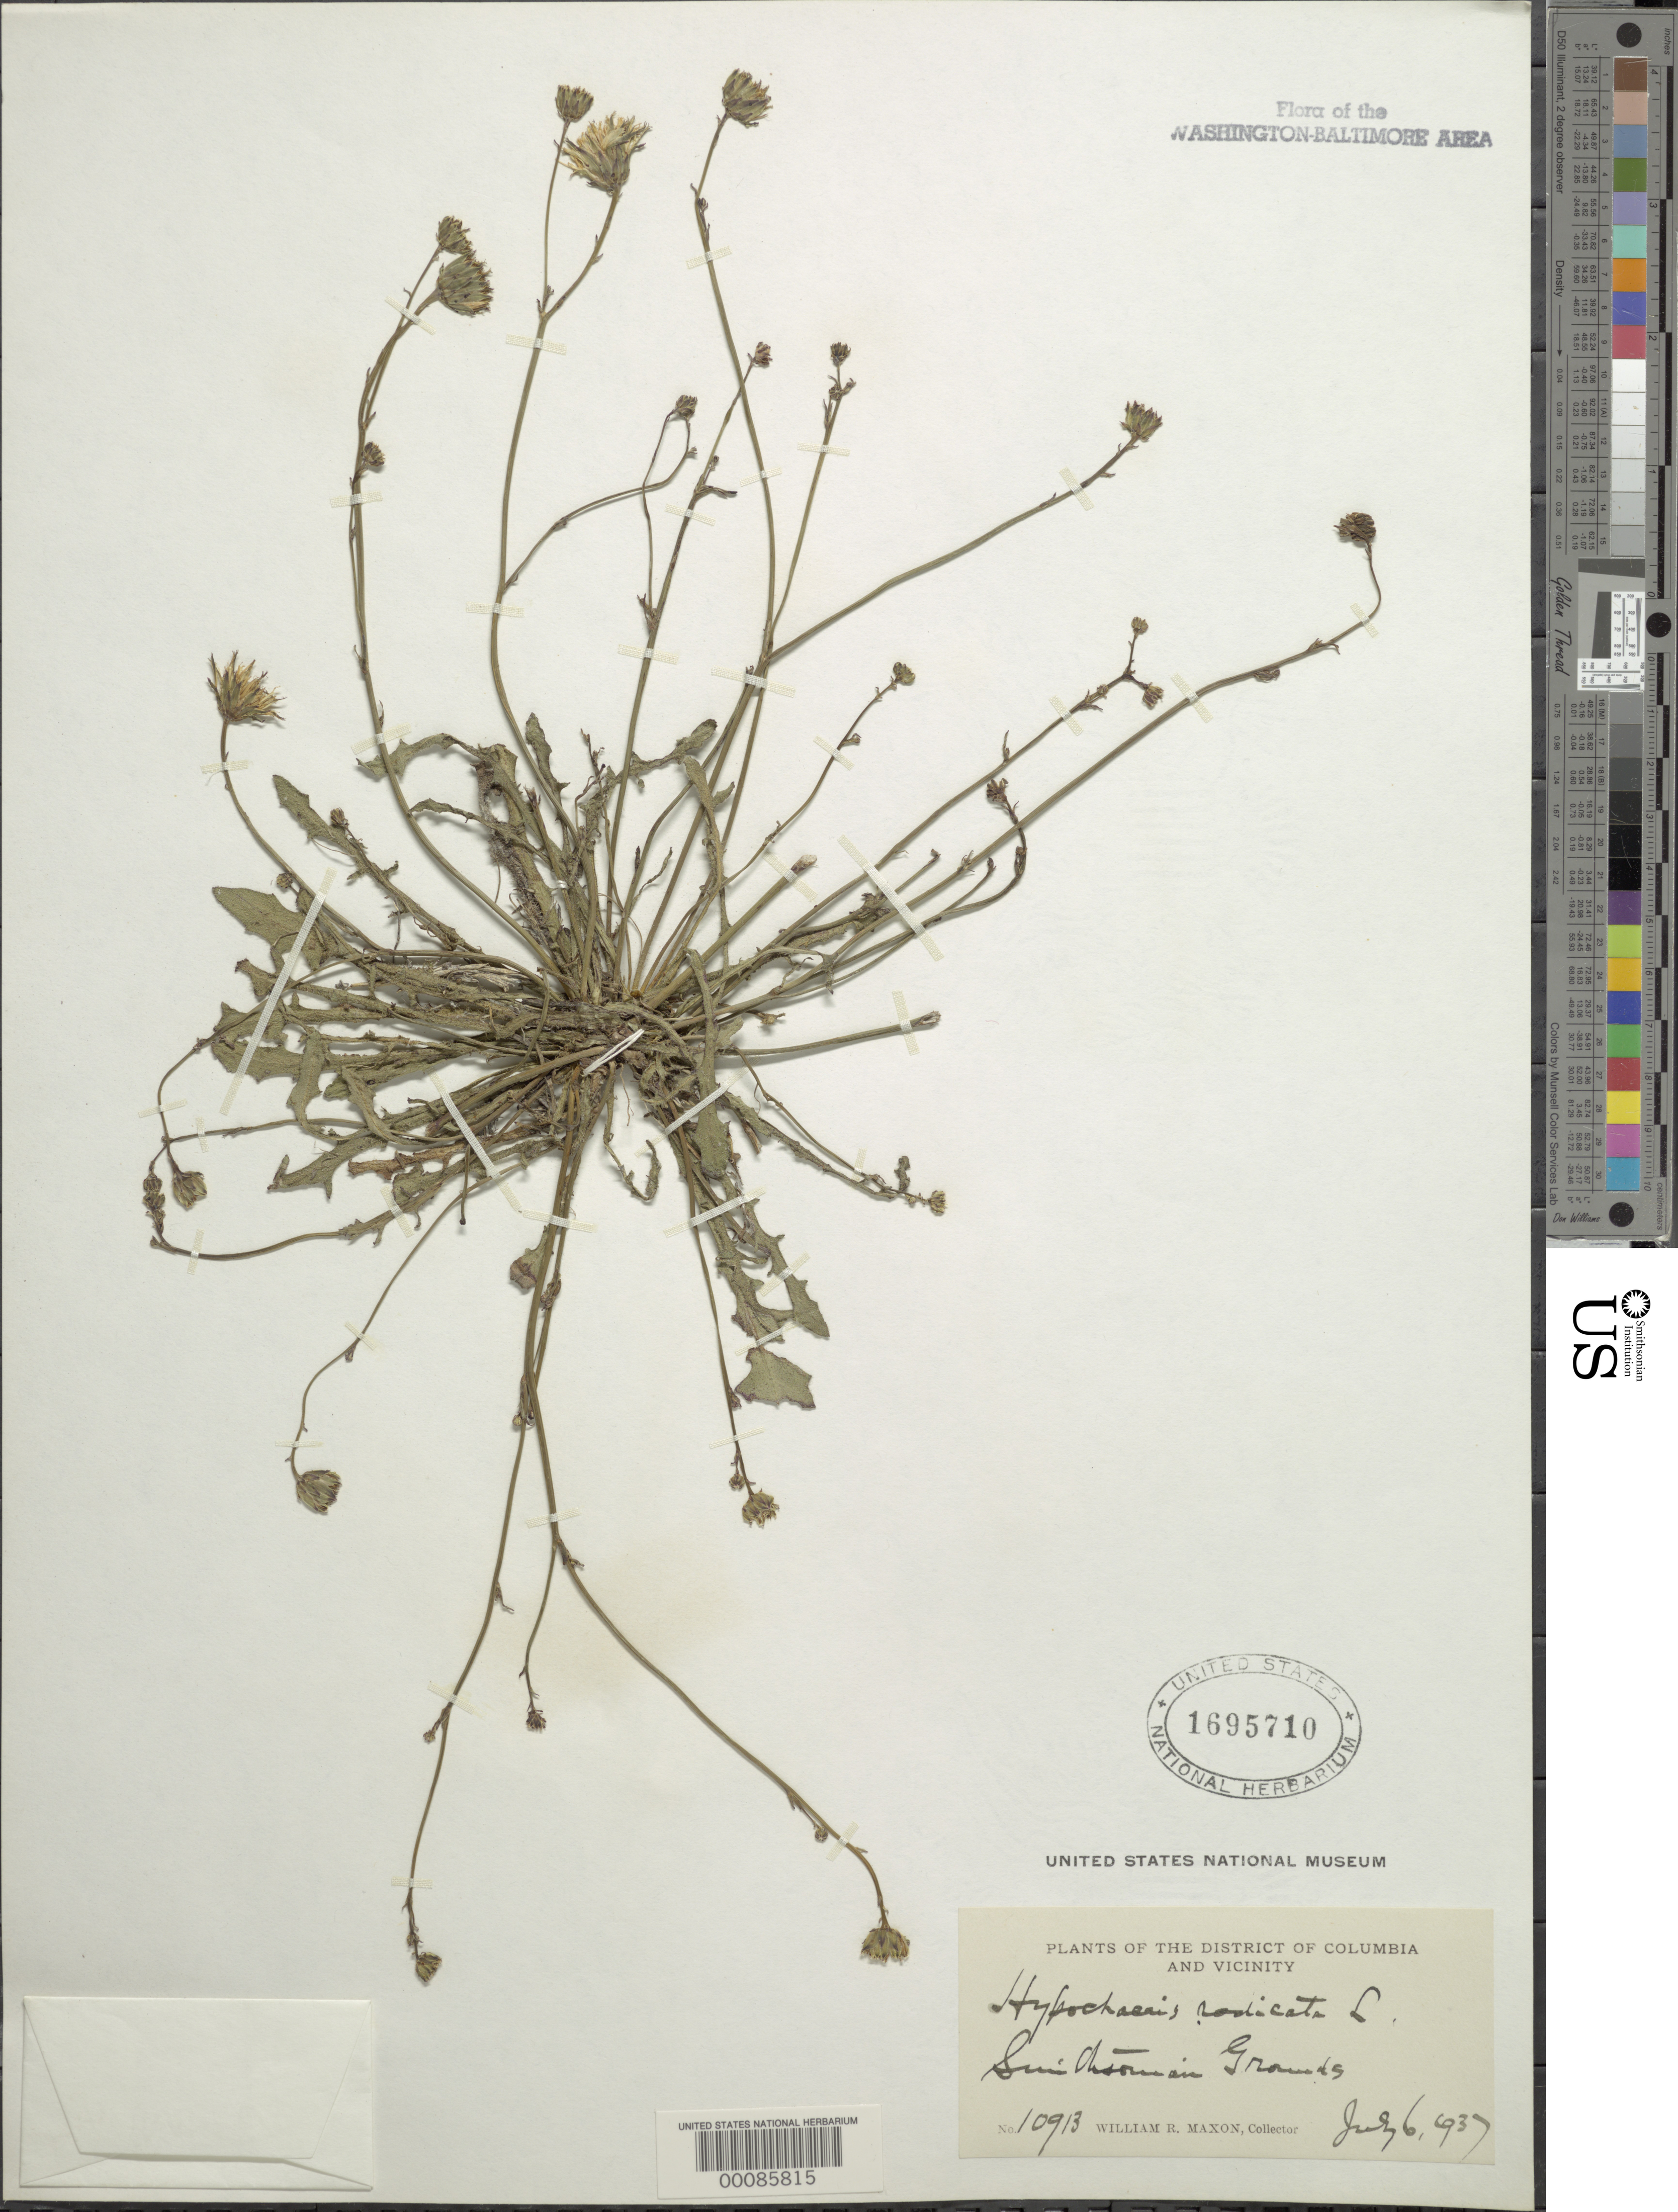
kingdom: Plantae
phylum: Tracheophyta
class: Magnoliopsida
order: Asterales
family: Asteraceae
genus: Hypochaeris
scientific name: Hypochaeris radicata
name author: L.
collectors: W. R. Maxon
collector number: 10913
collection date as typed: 06 Jul 1937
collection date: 1937-07-06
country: United States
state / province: District of Columbia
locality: Smithsonian grounds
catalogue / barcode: US 1695710